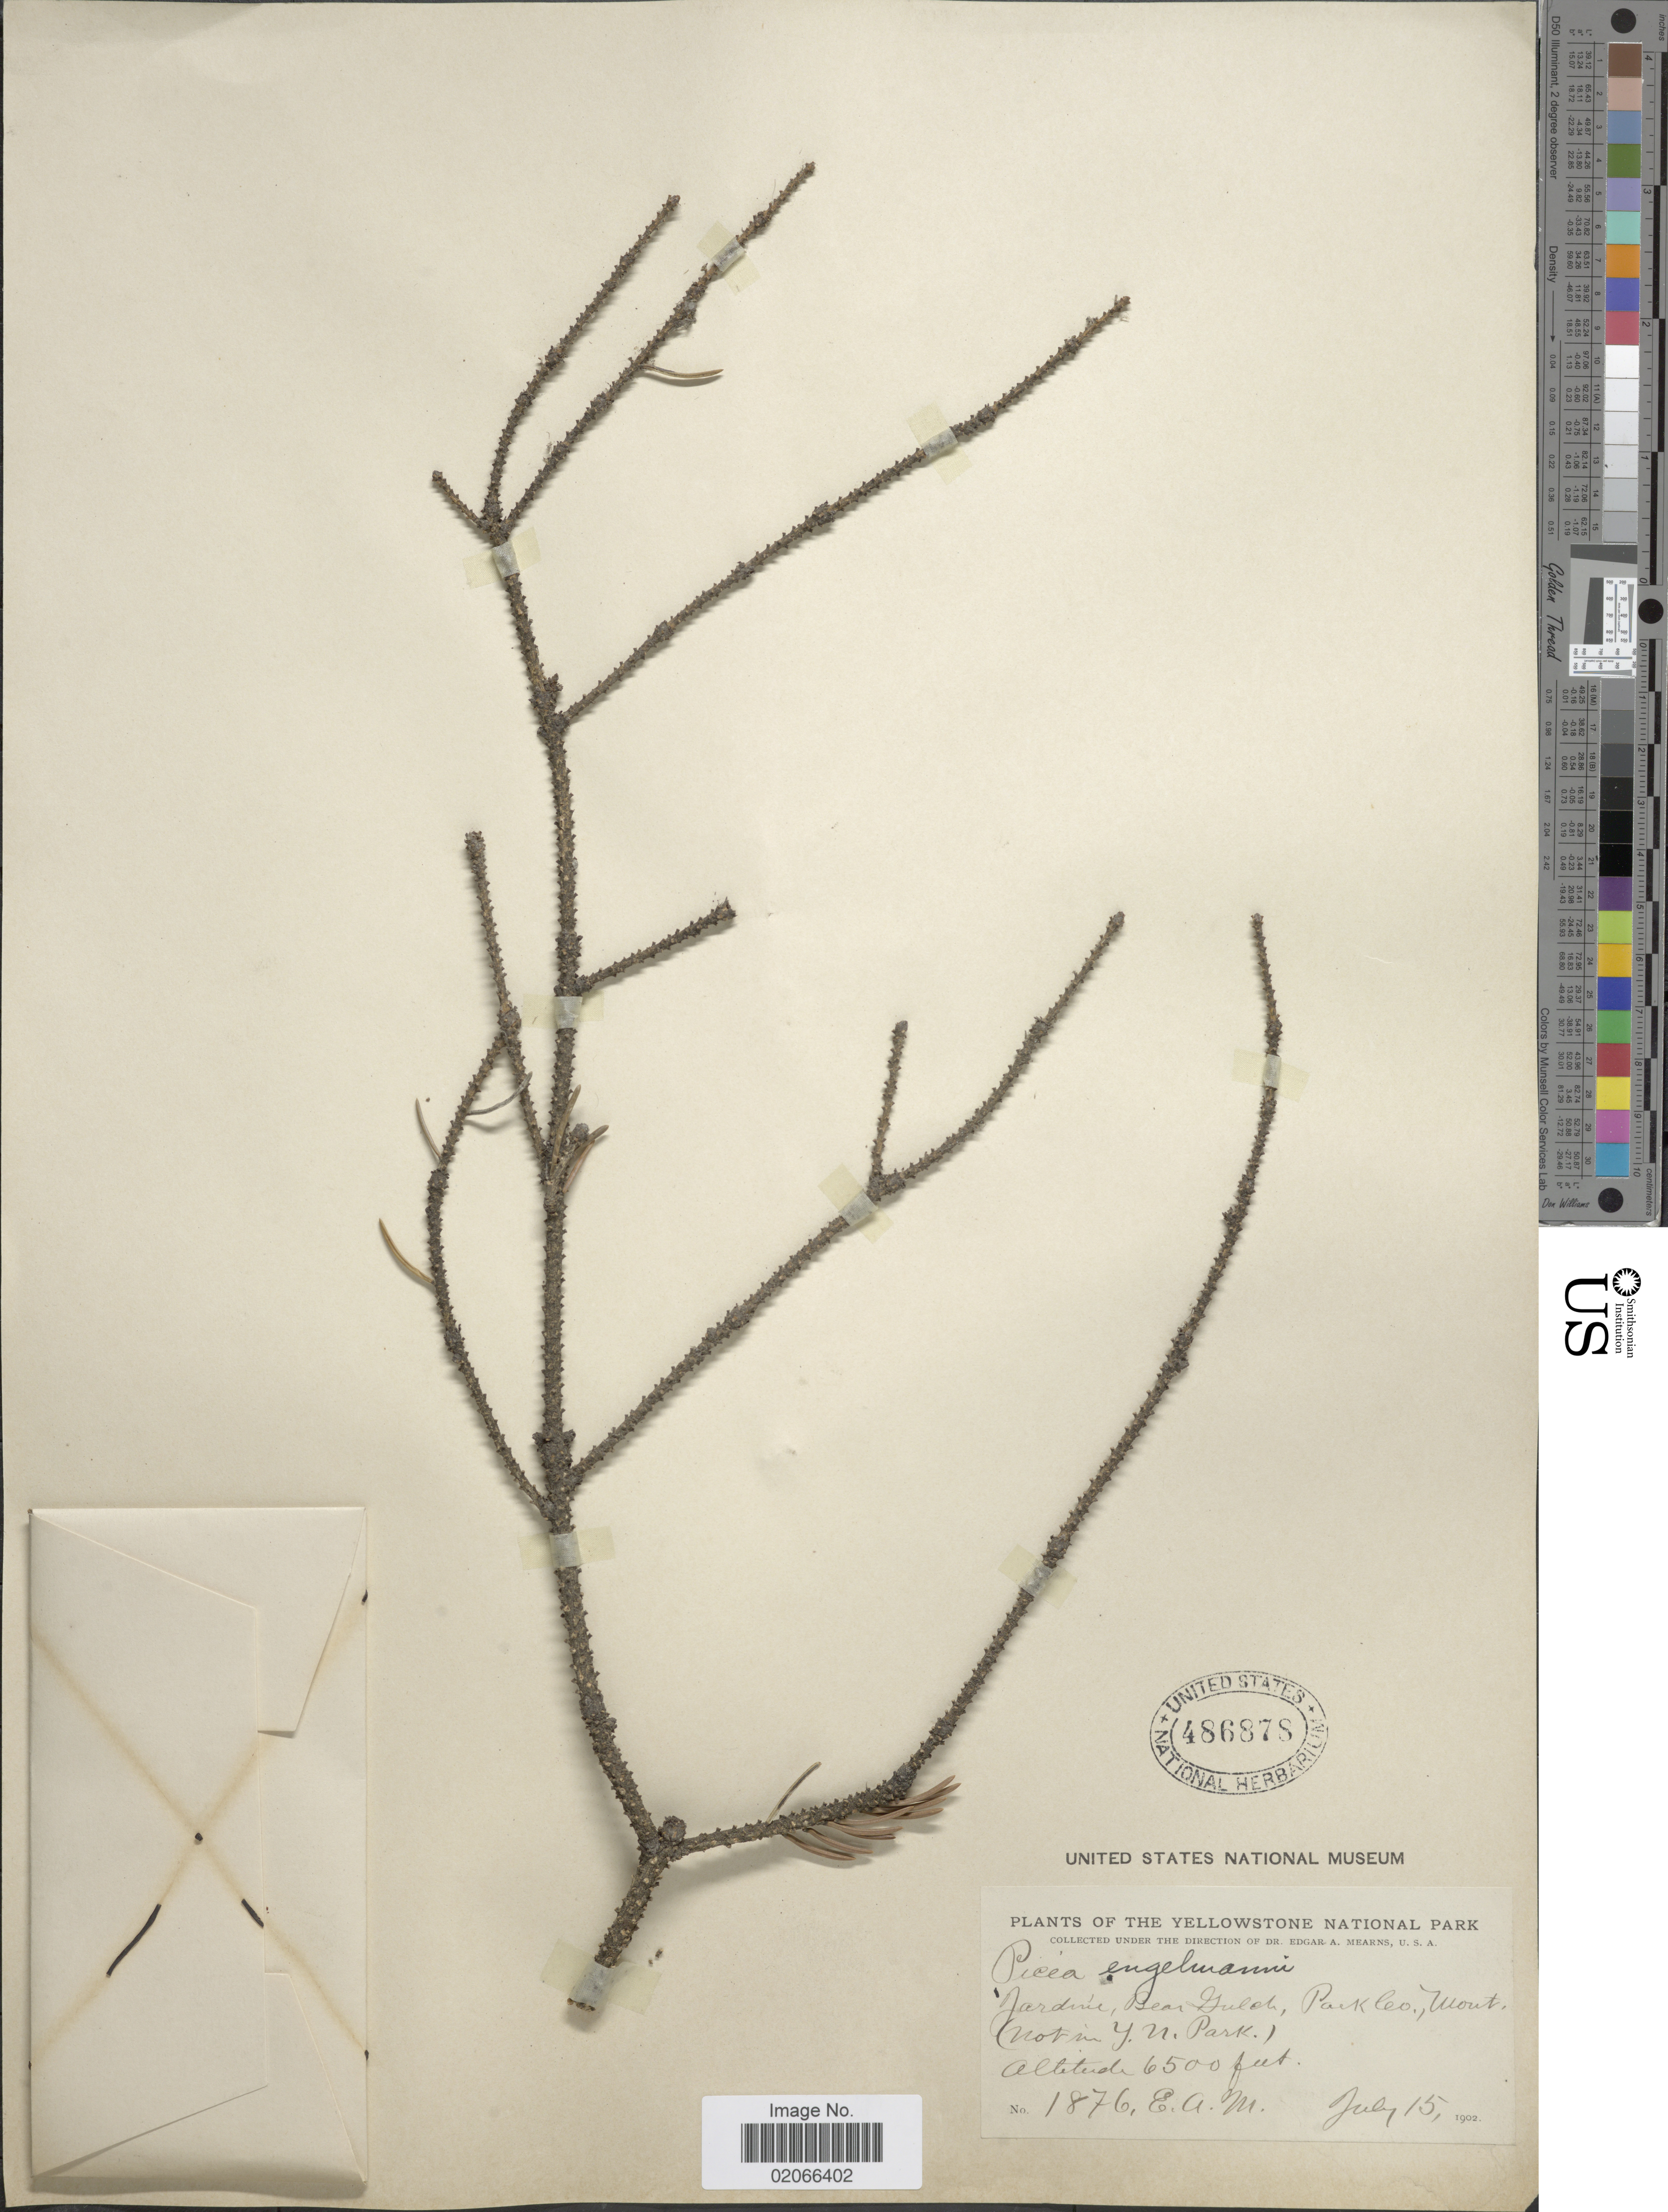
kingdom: Plantae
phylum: Tracheophyta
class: Pinopsida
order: Pinales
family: Pinaceae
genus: Picea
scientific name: Picea engelmannii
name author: Parry ex Engelm.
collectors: E. A. Mearns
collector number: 1876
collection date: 1902-07-15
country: United States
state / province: Montana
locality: Jardine, Bear Gulch, Park Co. (not in Y.N. Park), Yellowstone National Park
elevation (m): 1981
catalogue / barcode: US 486878